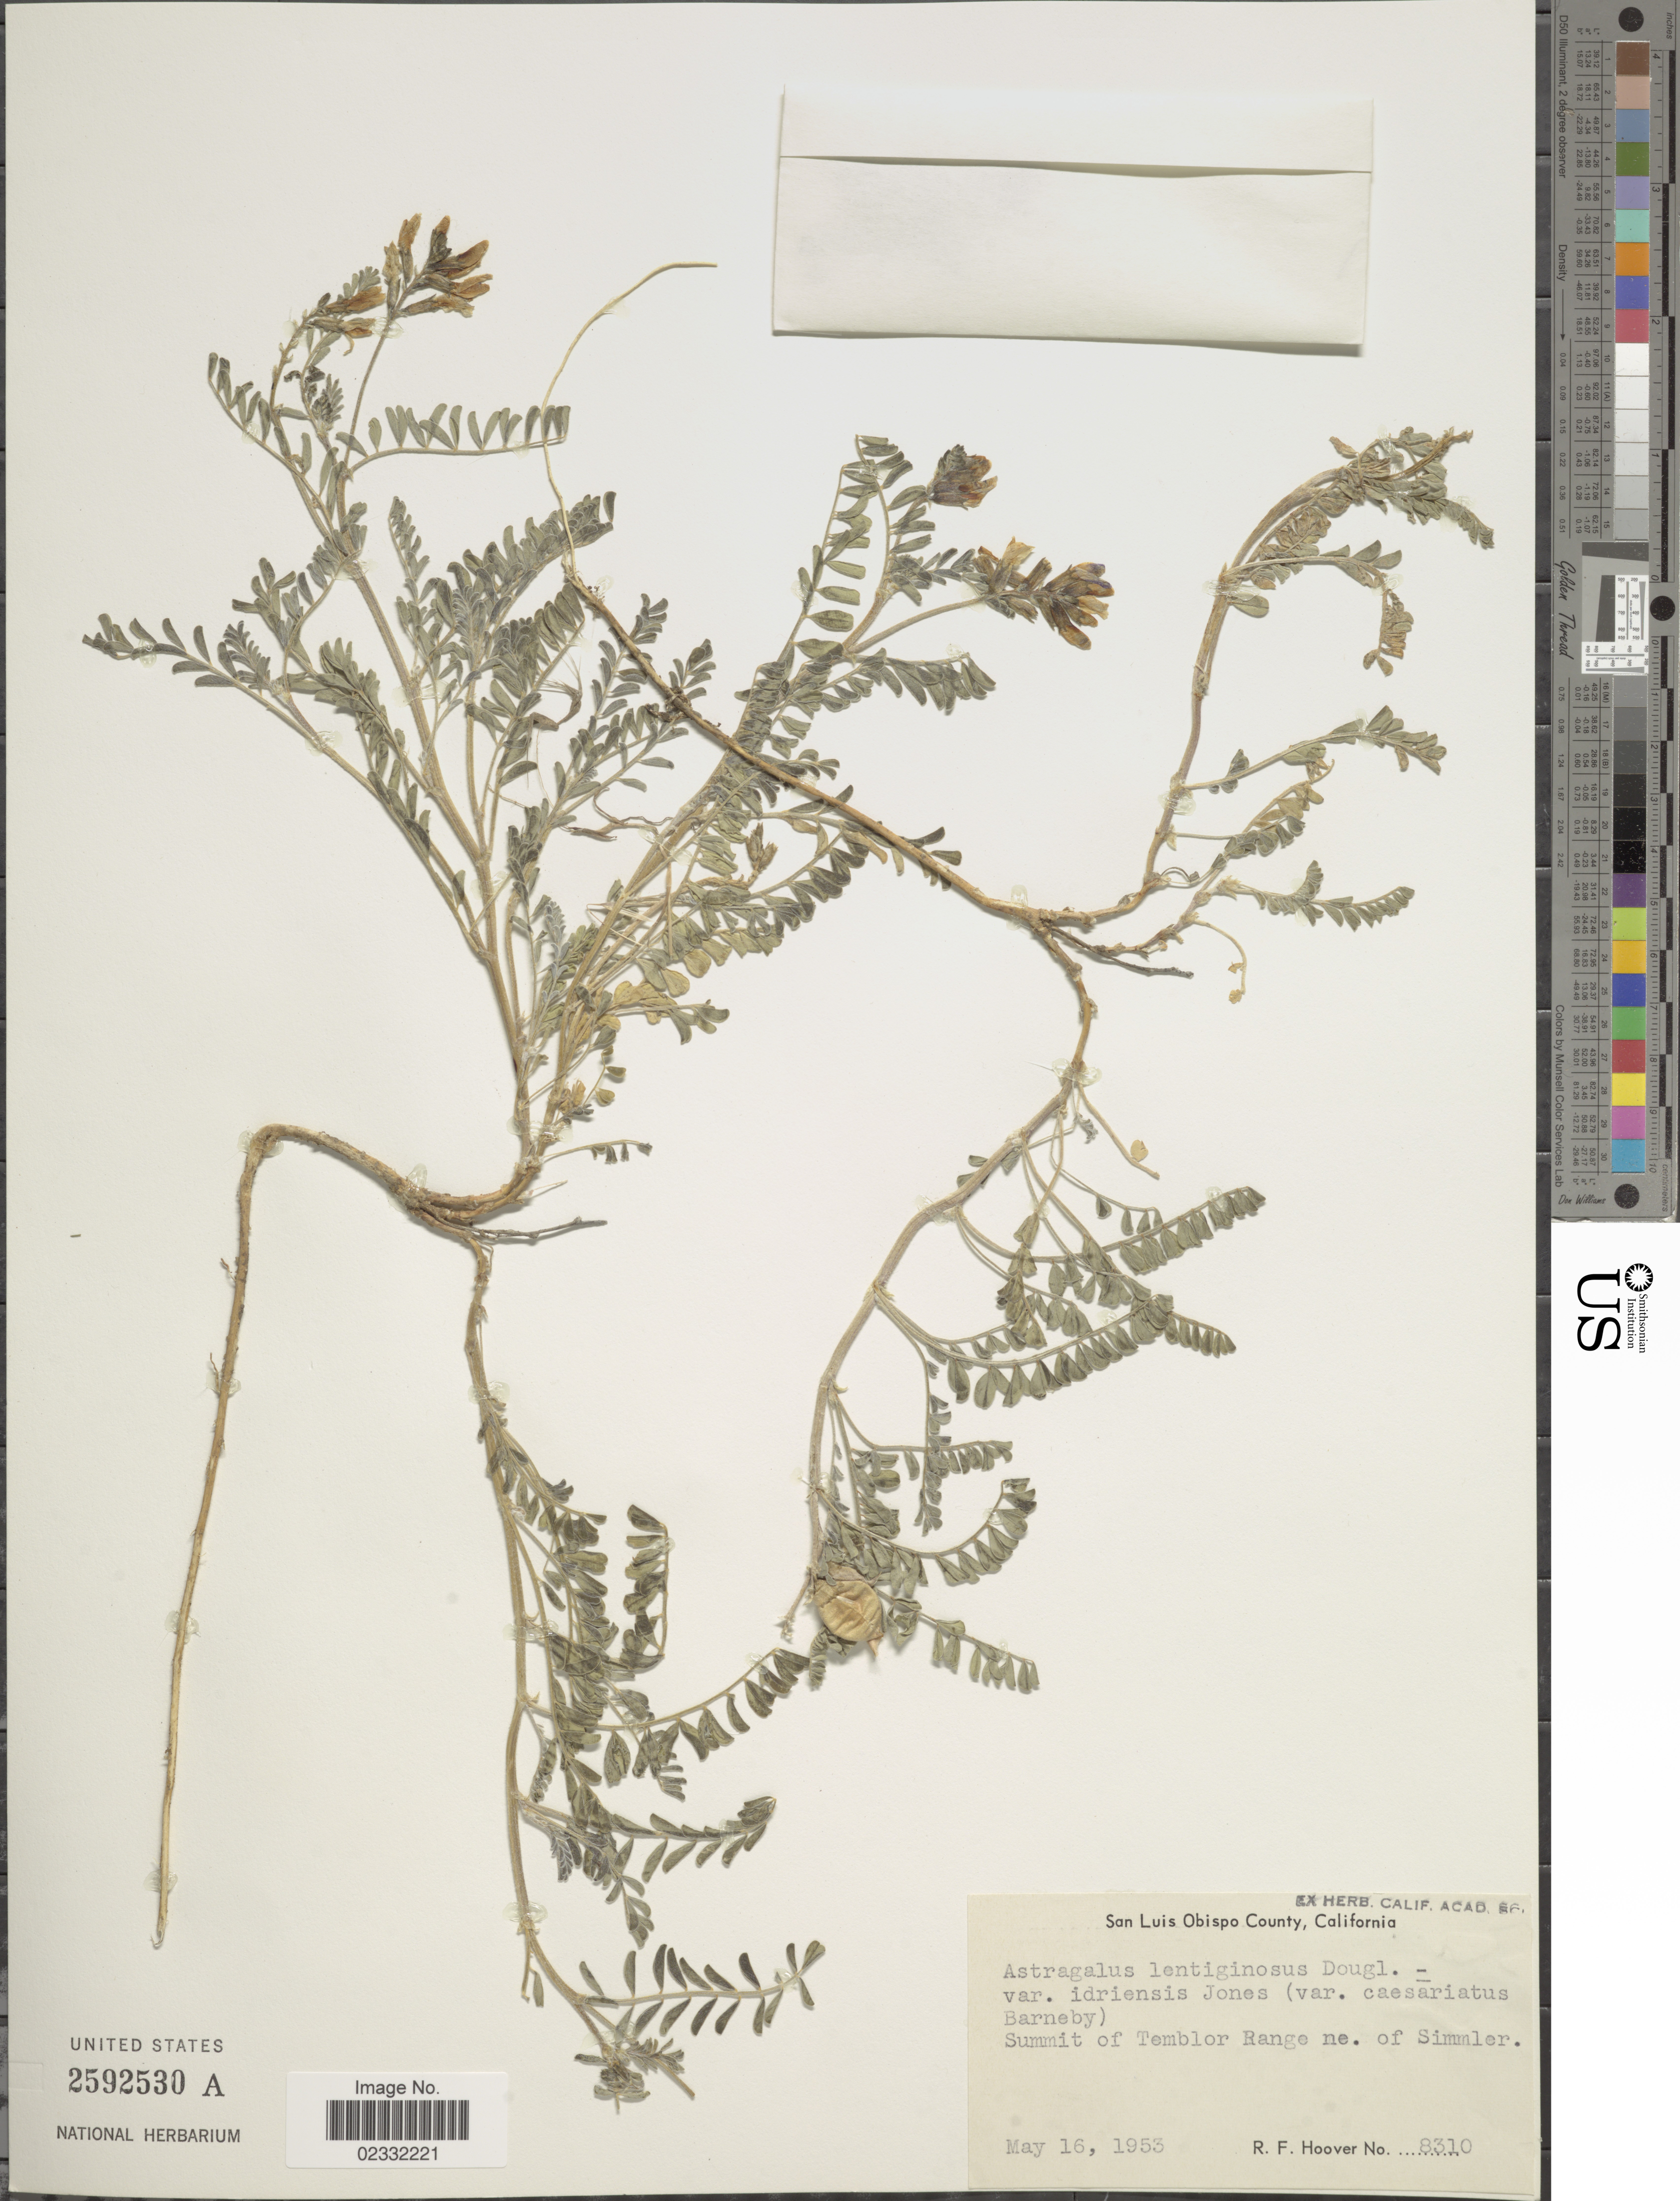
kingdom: Plantae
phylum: Tracheophyta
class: Magnoliopsida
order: Fabales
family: Fabaceae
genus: Astragalus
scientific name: Astragalus lentiginosus var. idriensis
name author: M.E. Jones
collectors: R. F. Hoover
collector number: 8310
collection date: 1953-05-16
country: United States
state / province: California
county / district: San Luis Obispo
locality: San Luis Obispo County, Summit of Temblor Range ne of Simmler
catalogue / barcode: US 2592530A